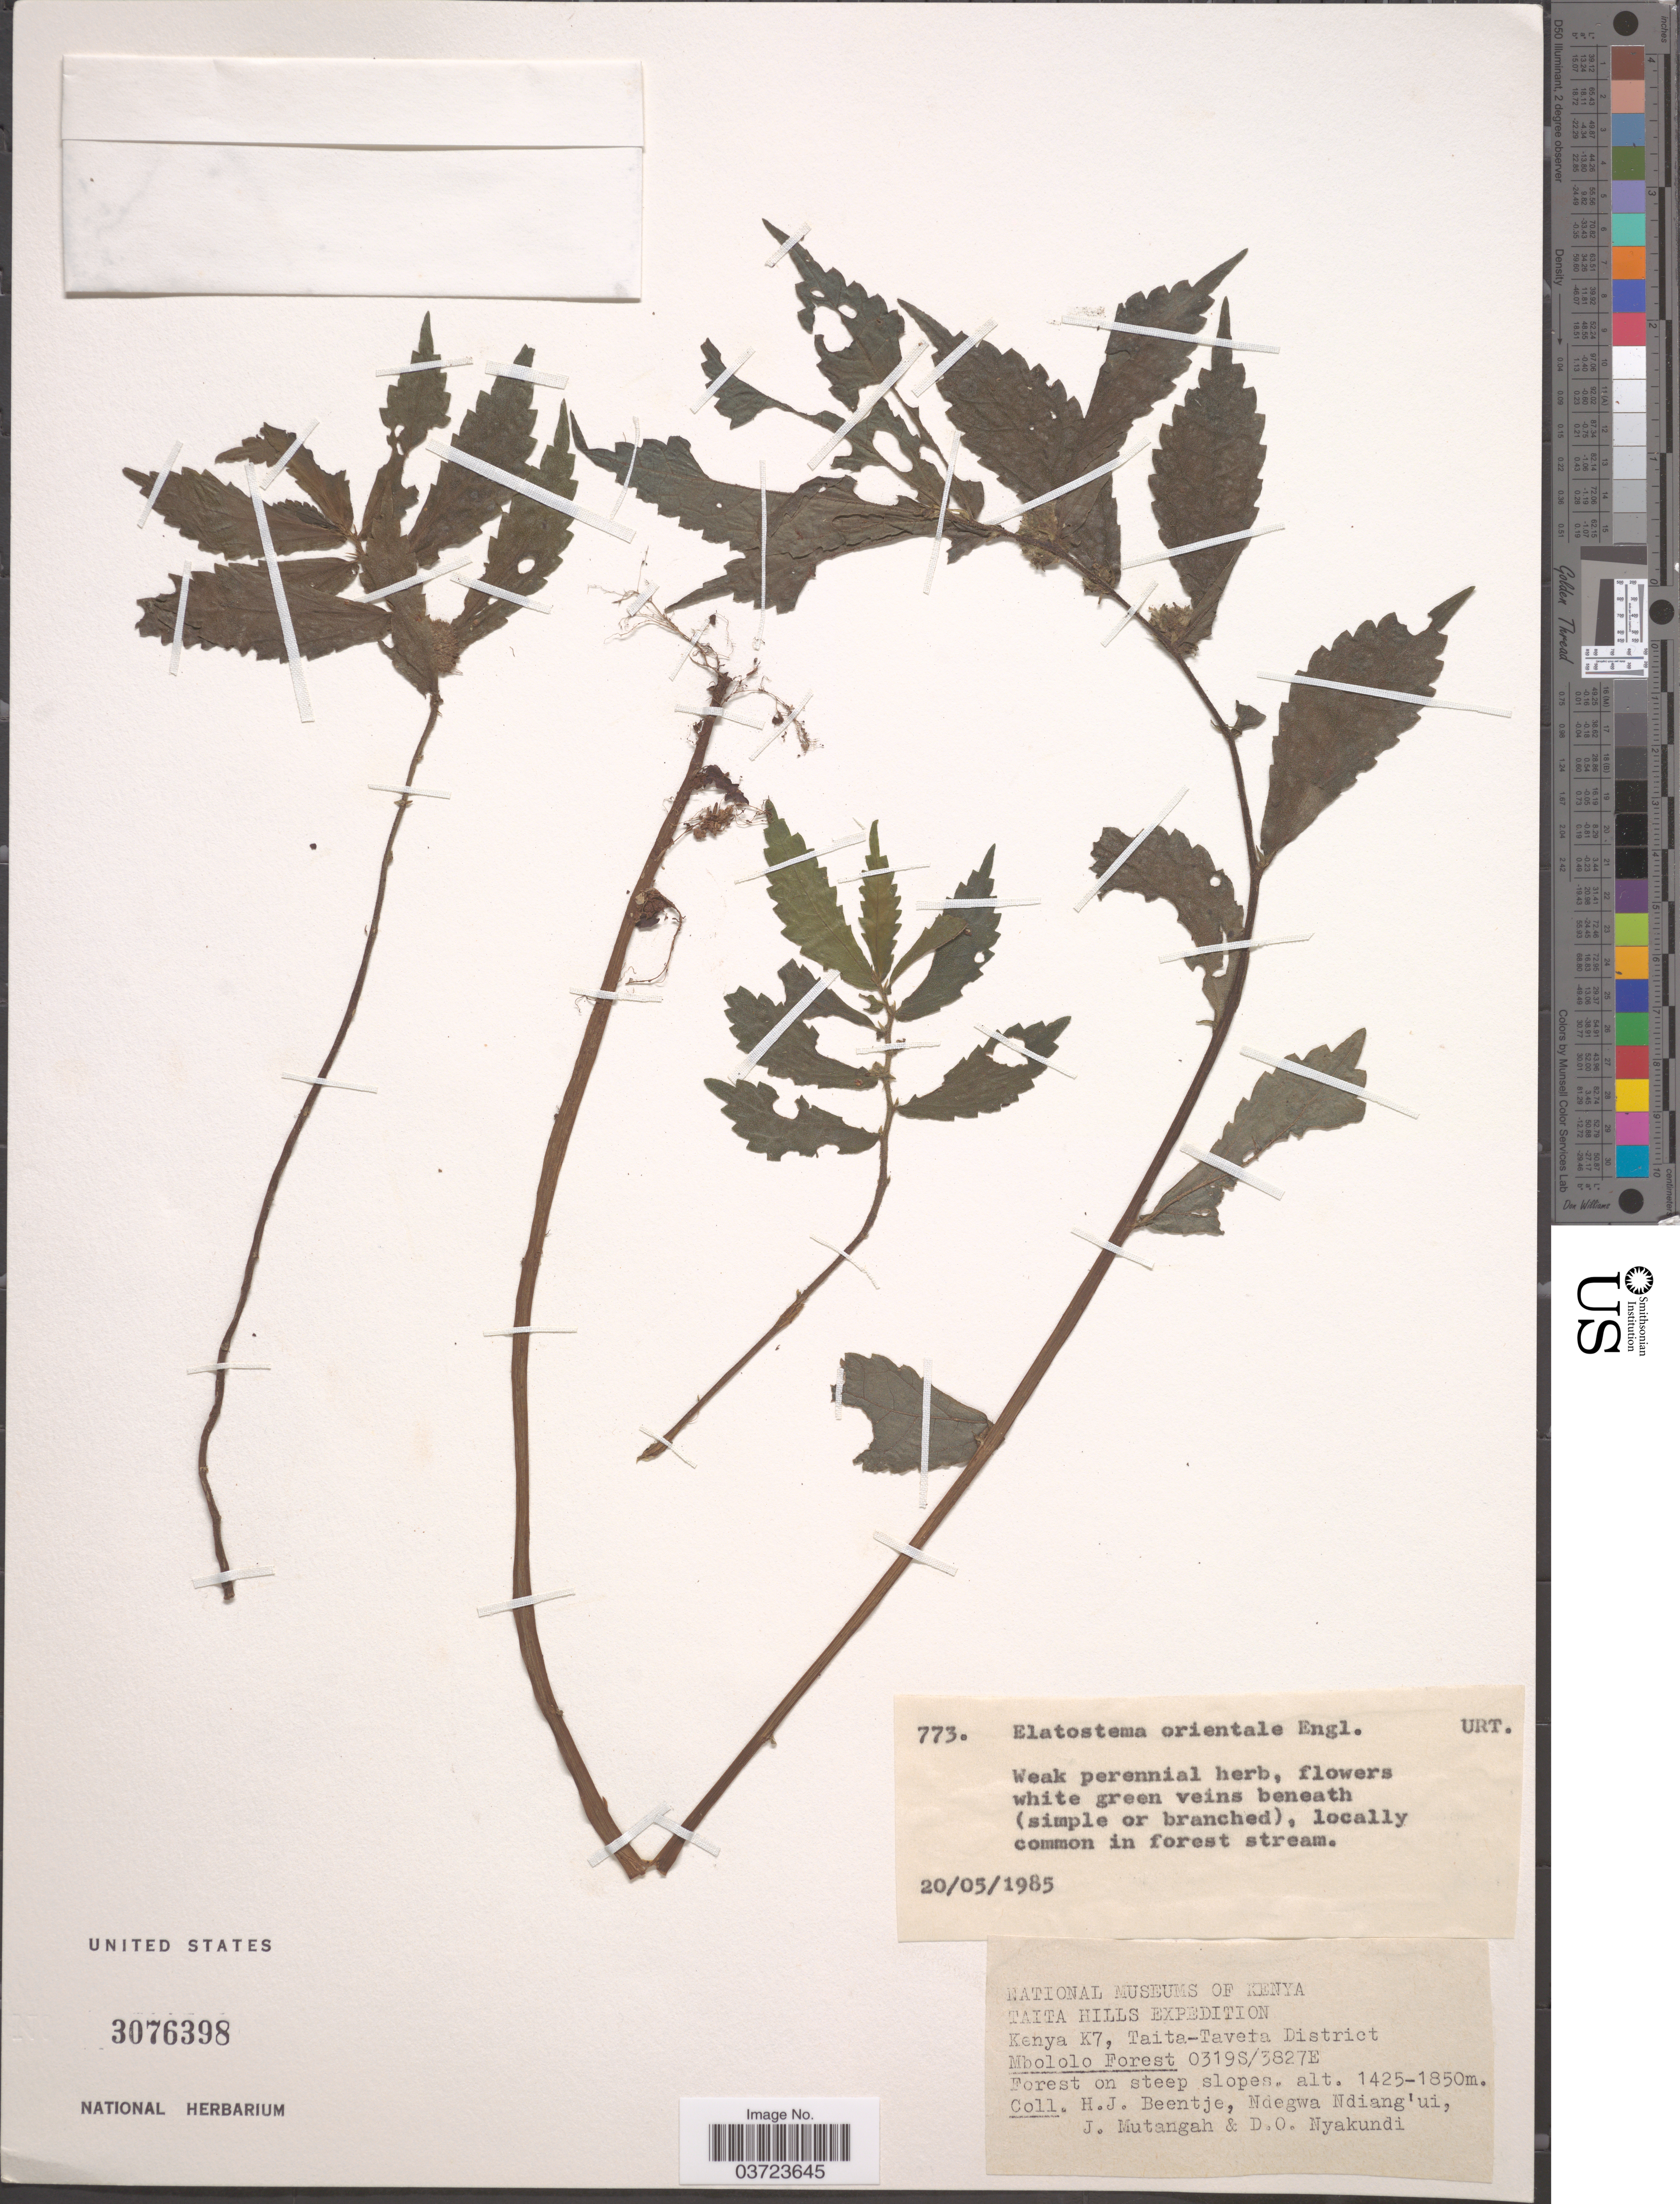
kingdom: Plantae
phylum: Tracheophyta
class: Magnoliopsida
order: Rosales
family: Urticaceae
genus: Elatostema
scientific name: Elatostema orientale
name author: Engl.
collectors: H. J. Beentje, Ndegwa Ndiang'ui, J. Mutangah & D. Nyakundi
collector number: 773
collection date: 1985-05-20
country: Kenya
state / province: Taita Taveta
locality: Kenya K7, Taita-Taveta District. Mbololo Forest.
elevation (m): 1425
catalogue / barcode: US 3076398